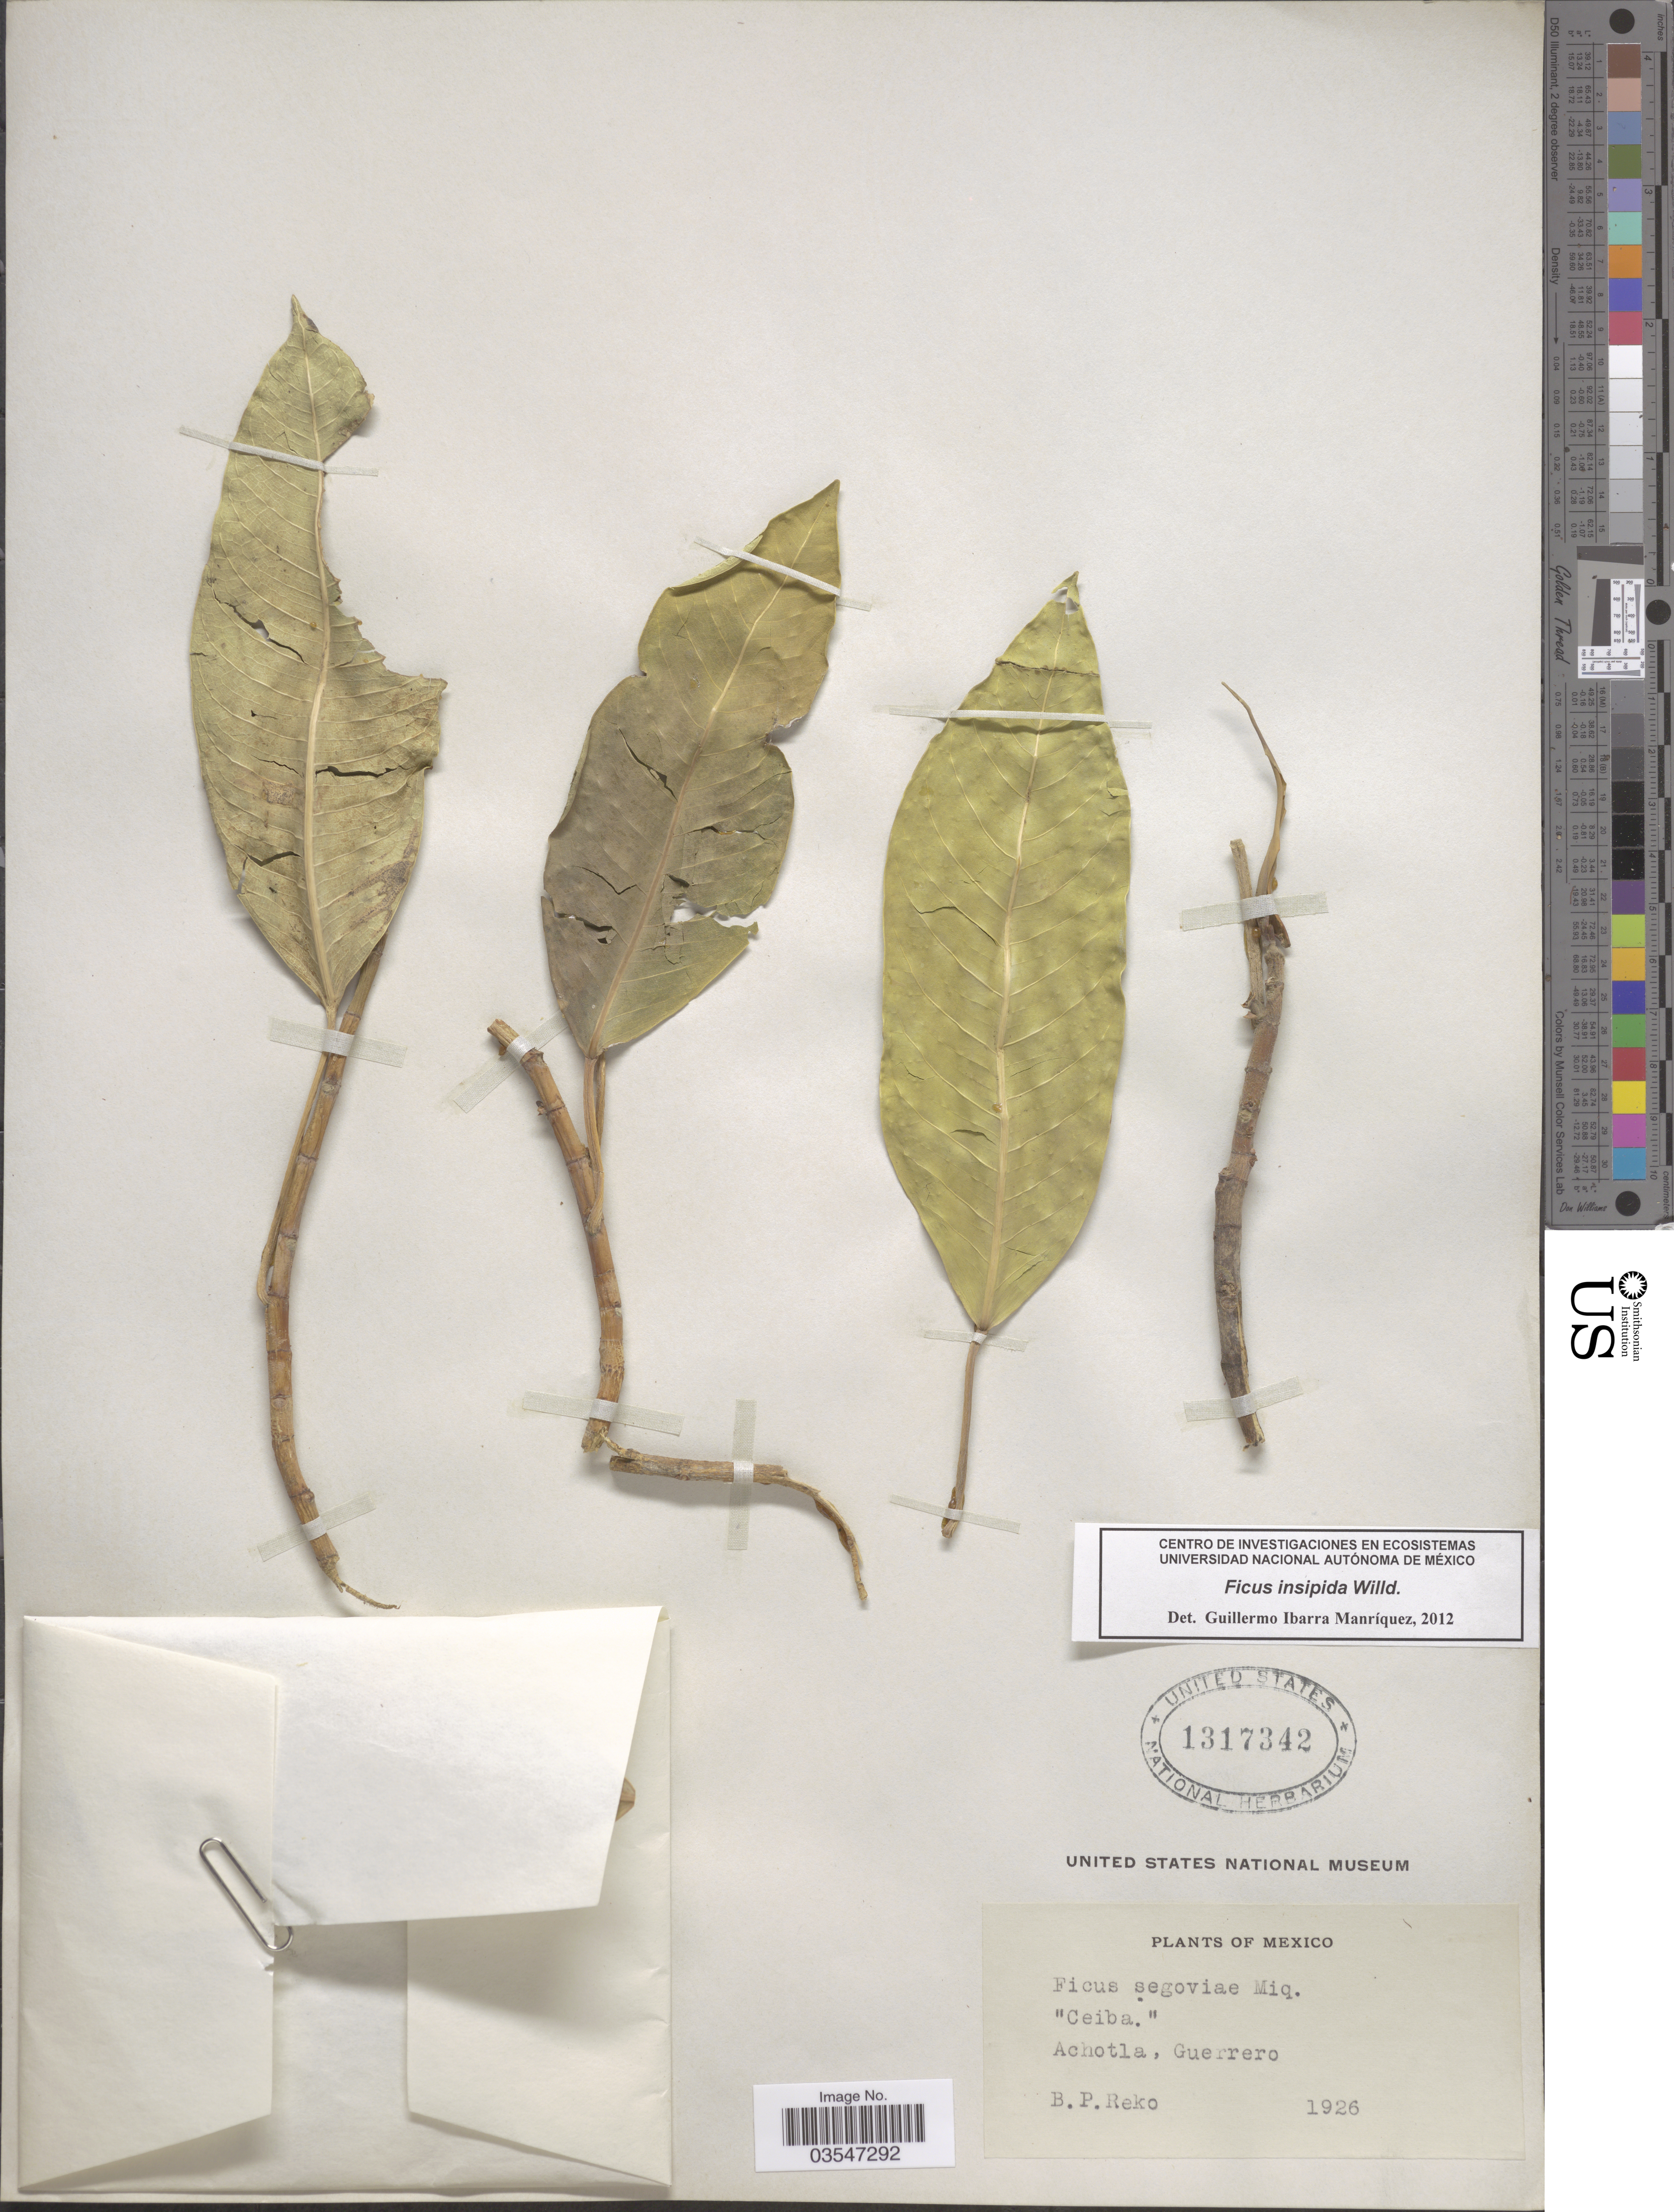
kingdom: Plantae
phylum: Tracheophyta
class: Magnoliopsida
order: Rosales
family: Moraceae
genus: Ficus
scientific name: Ficus insipida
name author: Willd.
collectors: B. P. Reko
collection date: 1926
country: Mexico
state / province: Guerrero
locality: Achotla.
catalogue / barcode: US 1317342